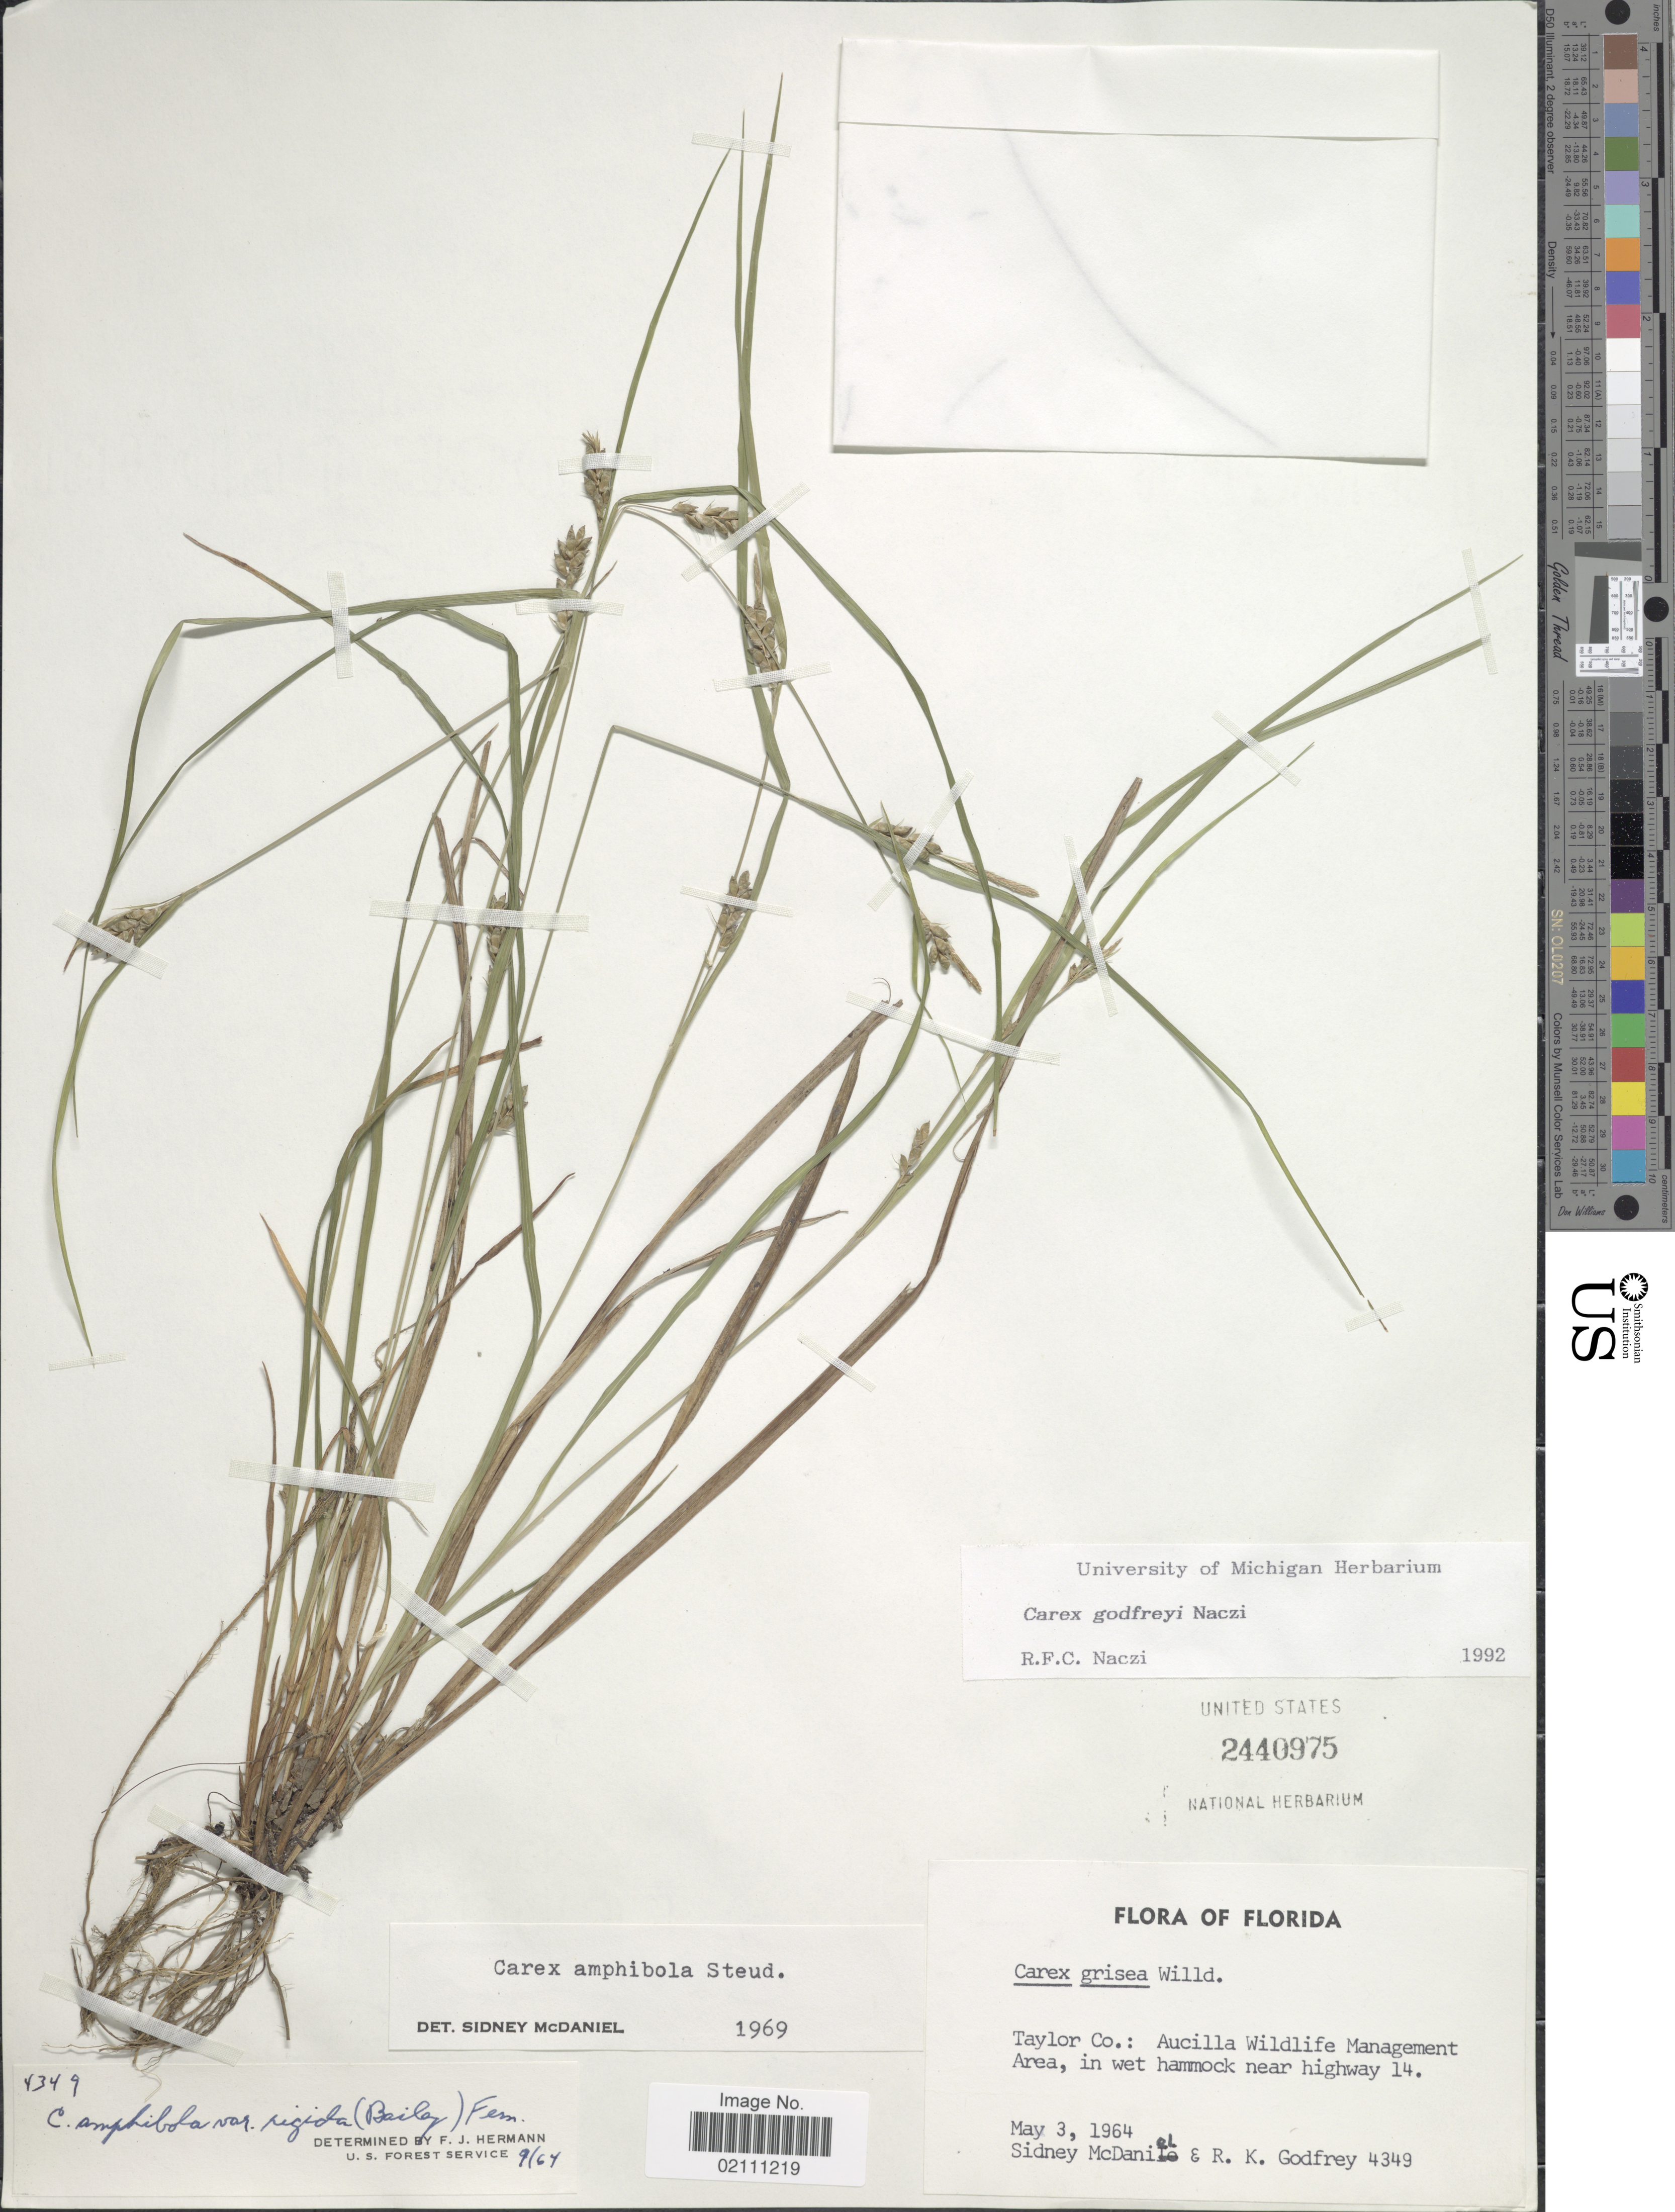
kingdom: Plantae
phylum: Tracheophyta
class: Liliopsida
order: Poales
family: Cyperaceae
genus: Carex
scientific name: Carex godfreyi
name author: Naczi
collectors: S. McDaniel & R. K. Godfrey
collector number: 4349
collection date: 1964-05-03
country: United States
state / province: Florida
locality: Taylor Co.: Aucilla Wildlife Management Area, in wet hammock near highway 14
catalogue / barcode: US 2440975